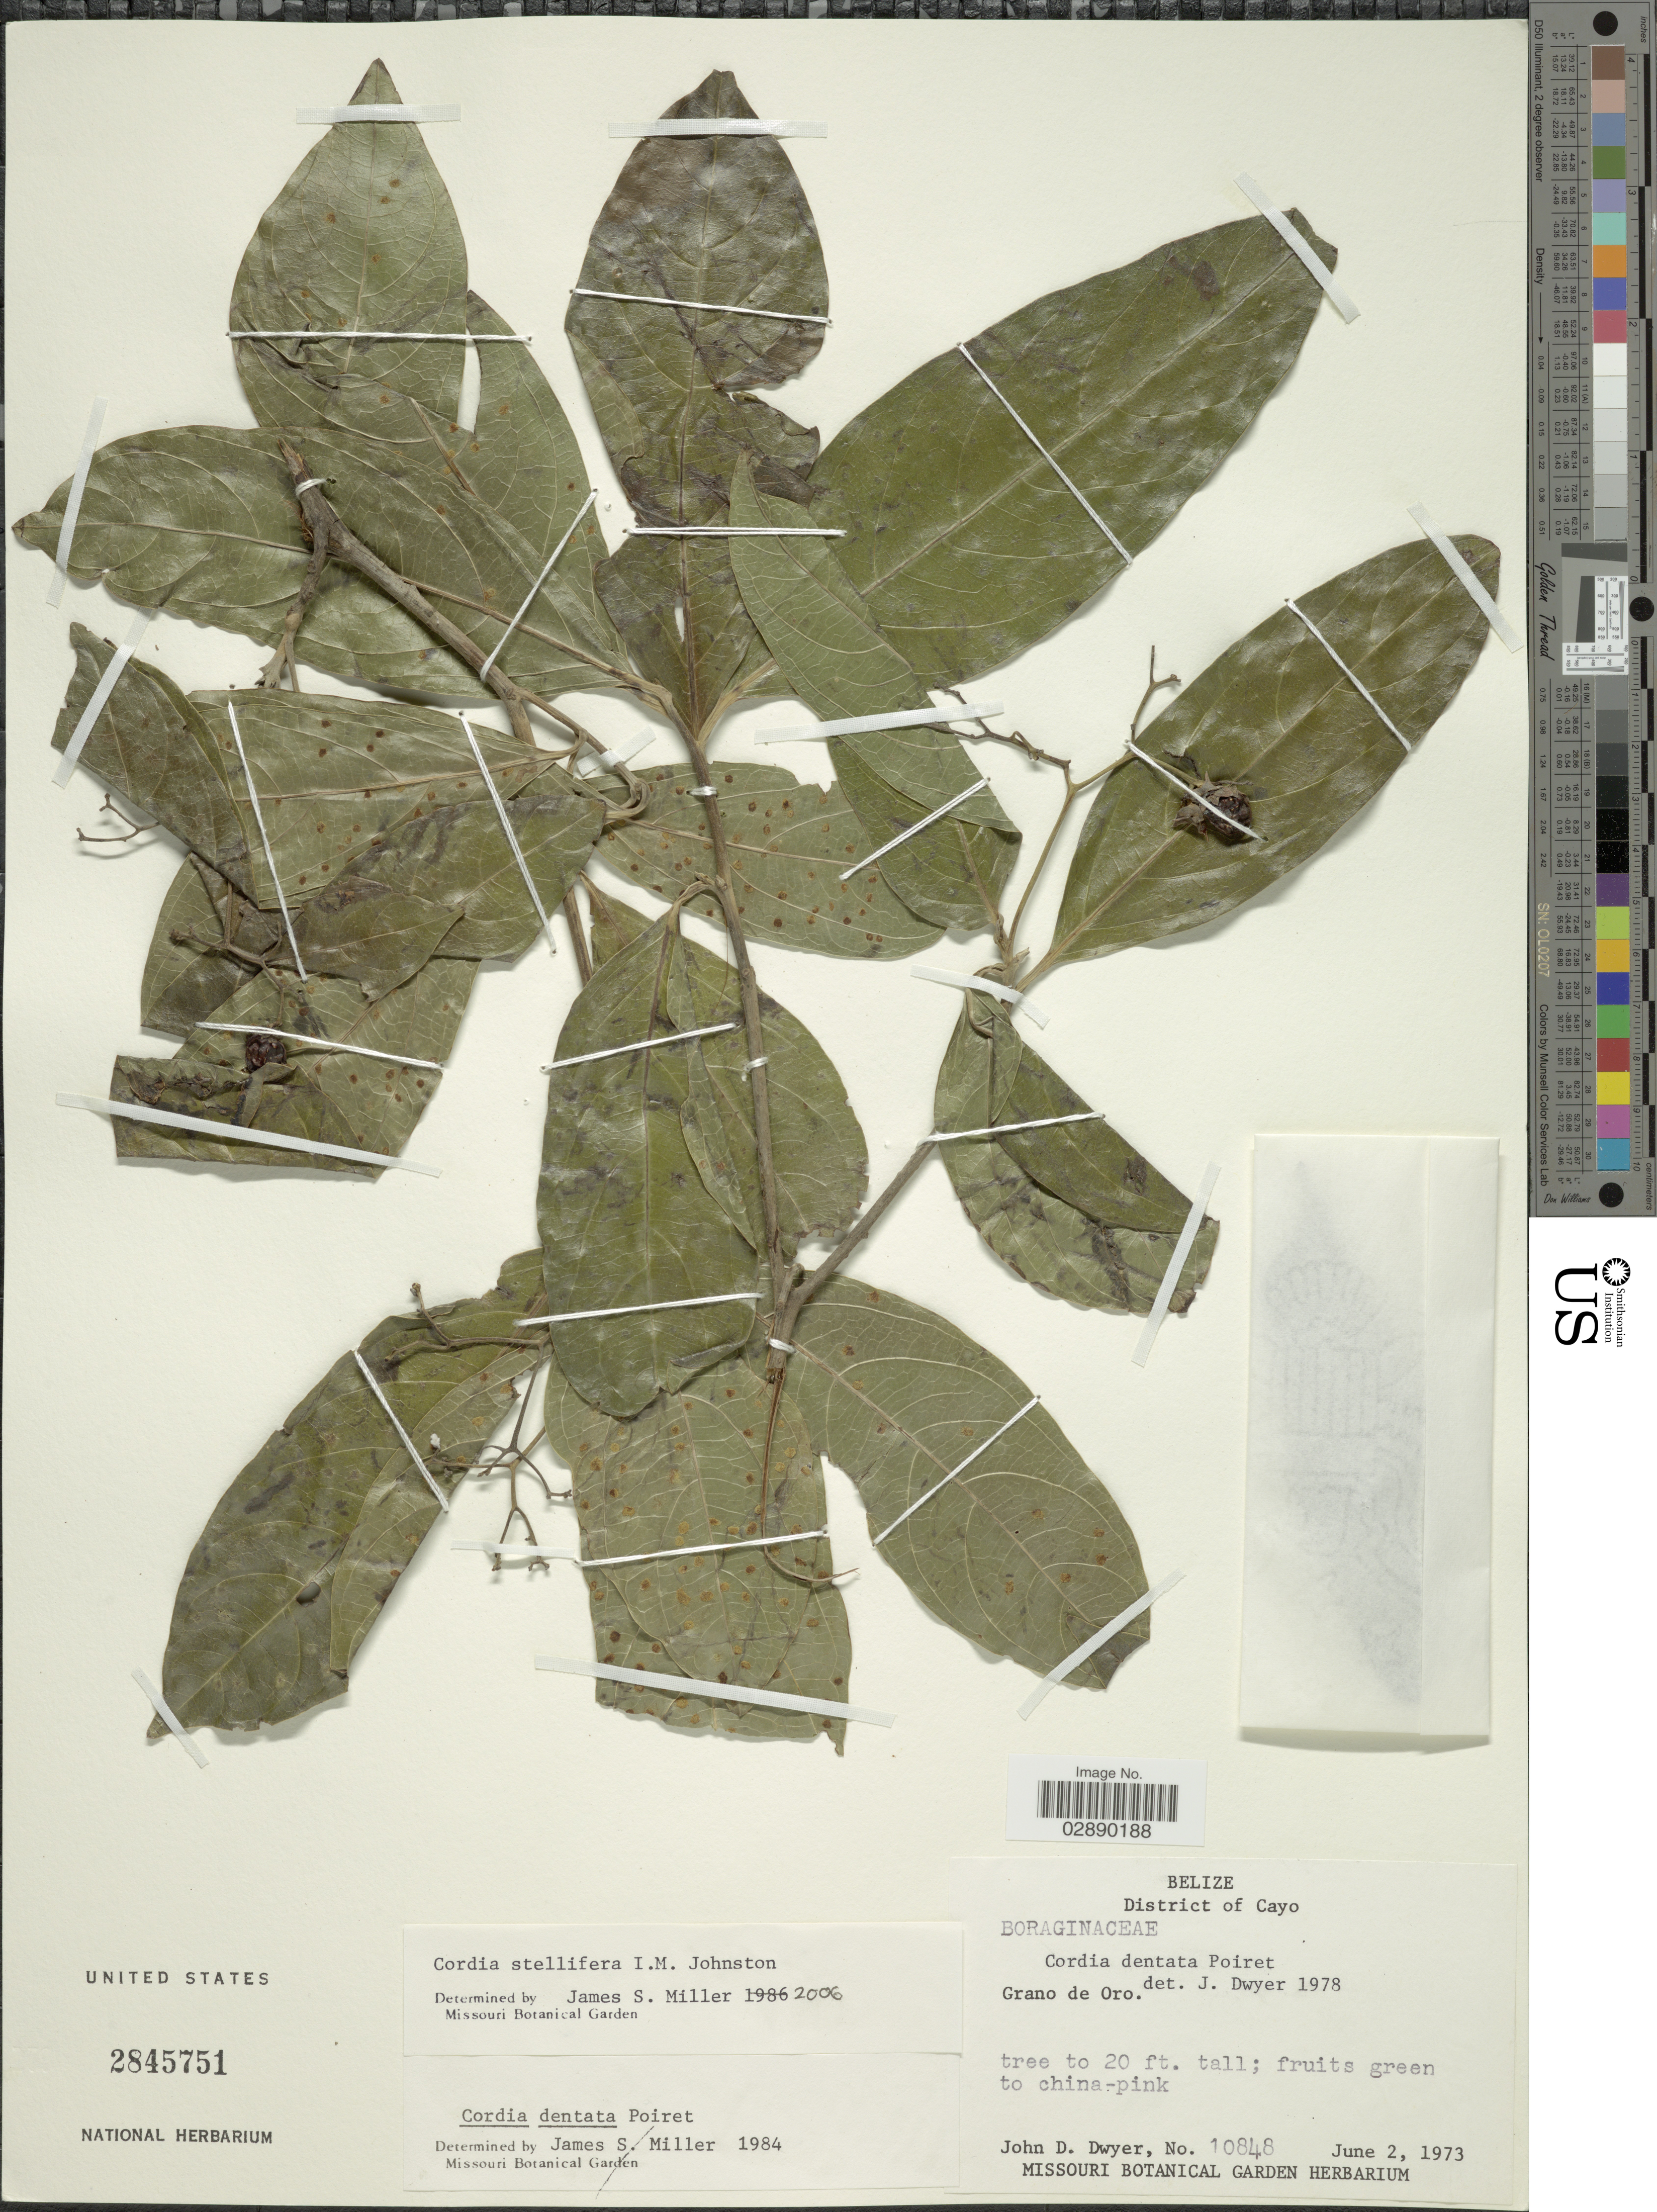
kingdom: Plantae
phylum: Tracheophyta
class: Magnoliopsida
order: Boraginales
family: Cordiaceae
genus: Cordia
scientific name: Cordia stellifera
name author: I.M. Johnst.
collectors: J. D. Dwyer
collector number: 10848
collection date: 1973-06-02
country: Belize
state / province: Cayo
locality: District of Cayo. Grano de Oro.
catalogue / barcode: US 2845751